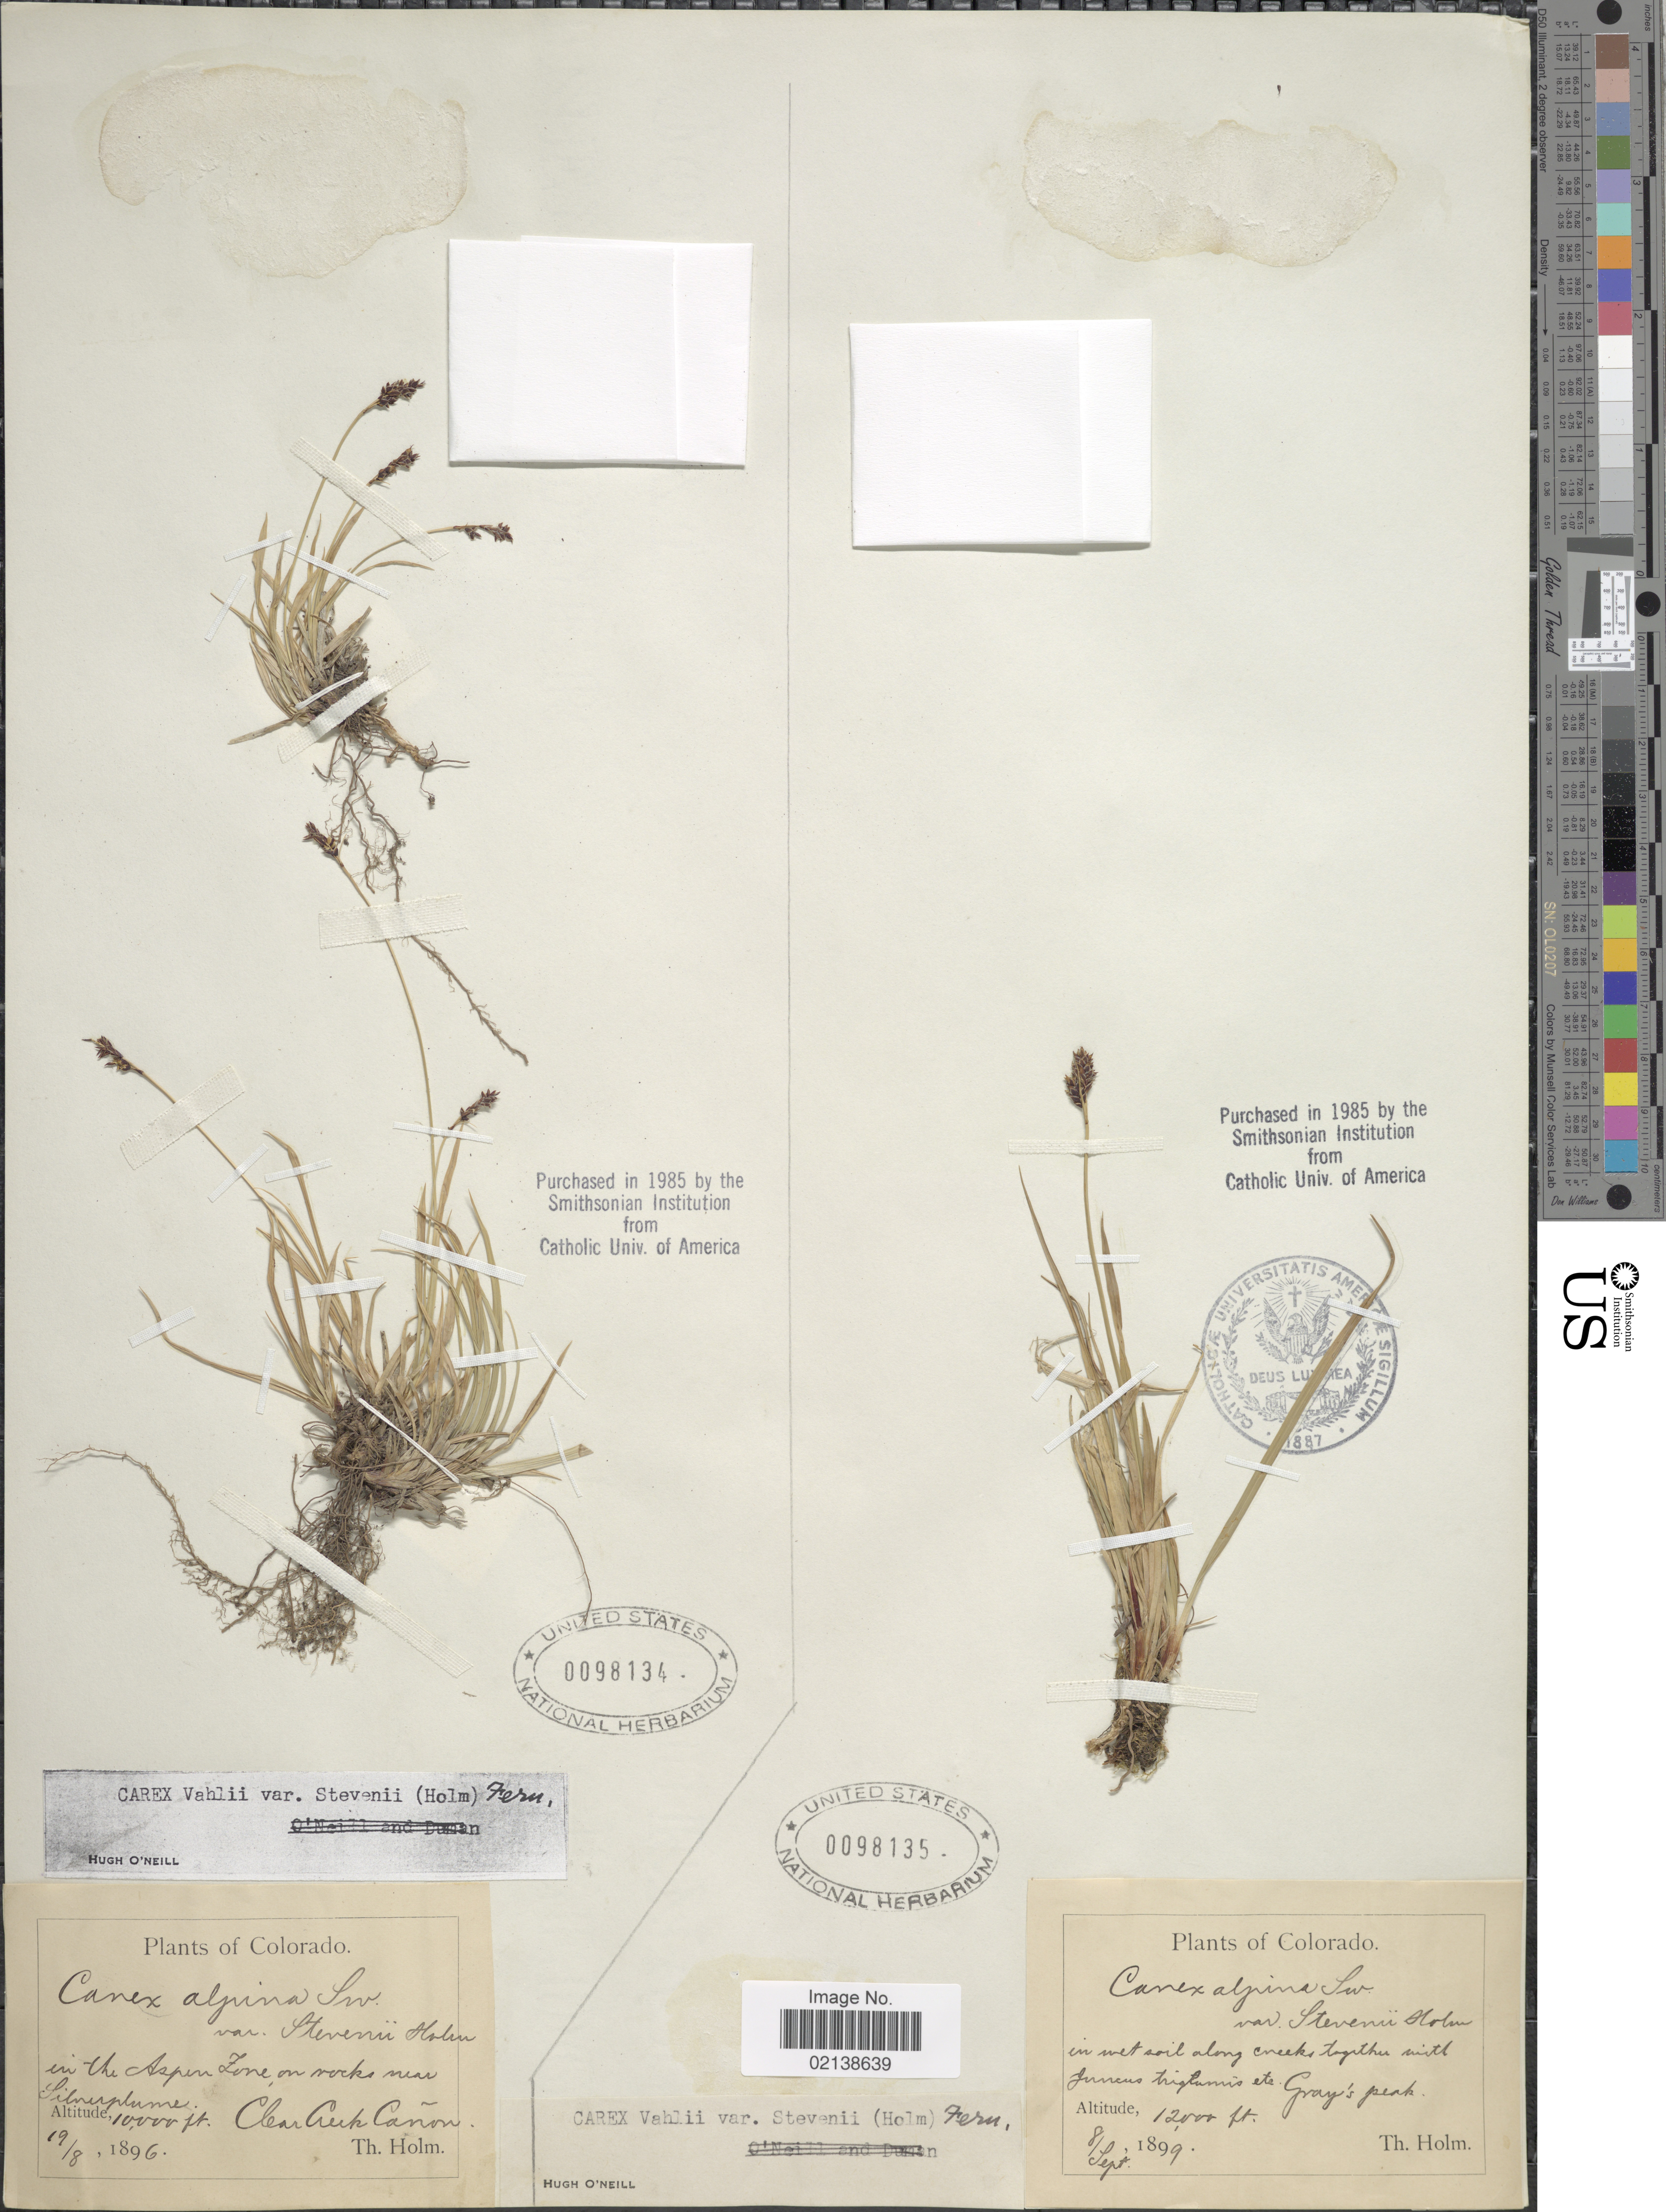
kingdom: Plantae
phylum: Tracheophyta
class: Liliopsida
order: Poales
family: Cyperaceae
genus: Carex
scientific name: Carex stevenii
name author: (Holm) Kalela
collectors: T. Holm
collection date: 1896-08-19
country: United States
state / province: Colorado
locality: In the Aspen Zone, on rocks near Silverplume, Clear Creek Canon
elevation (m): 3048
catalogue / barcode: US 98134